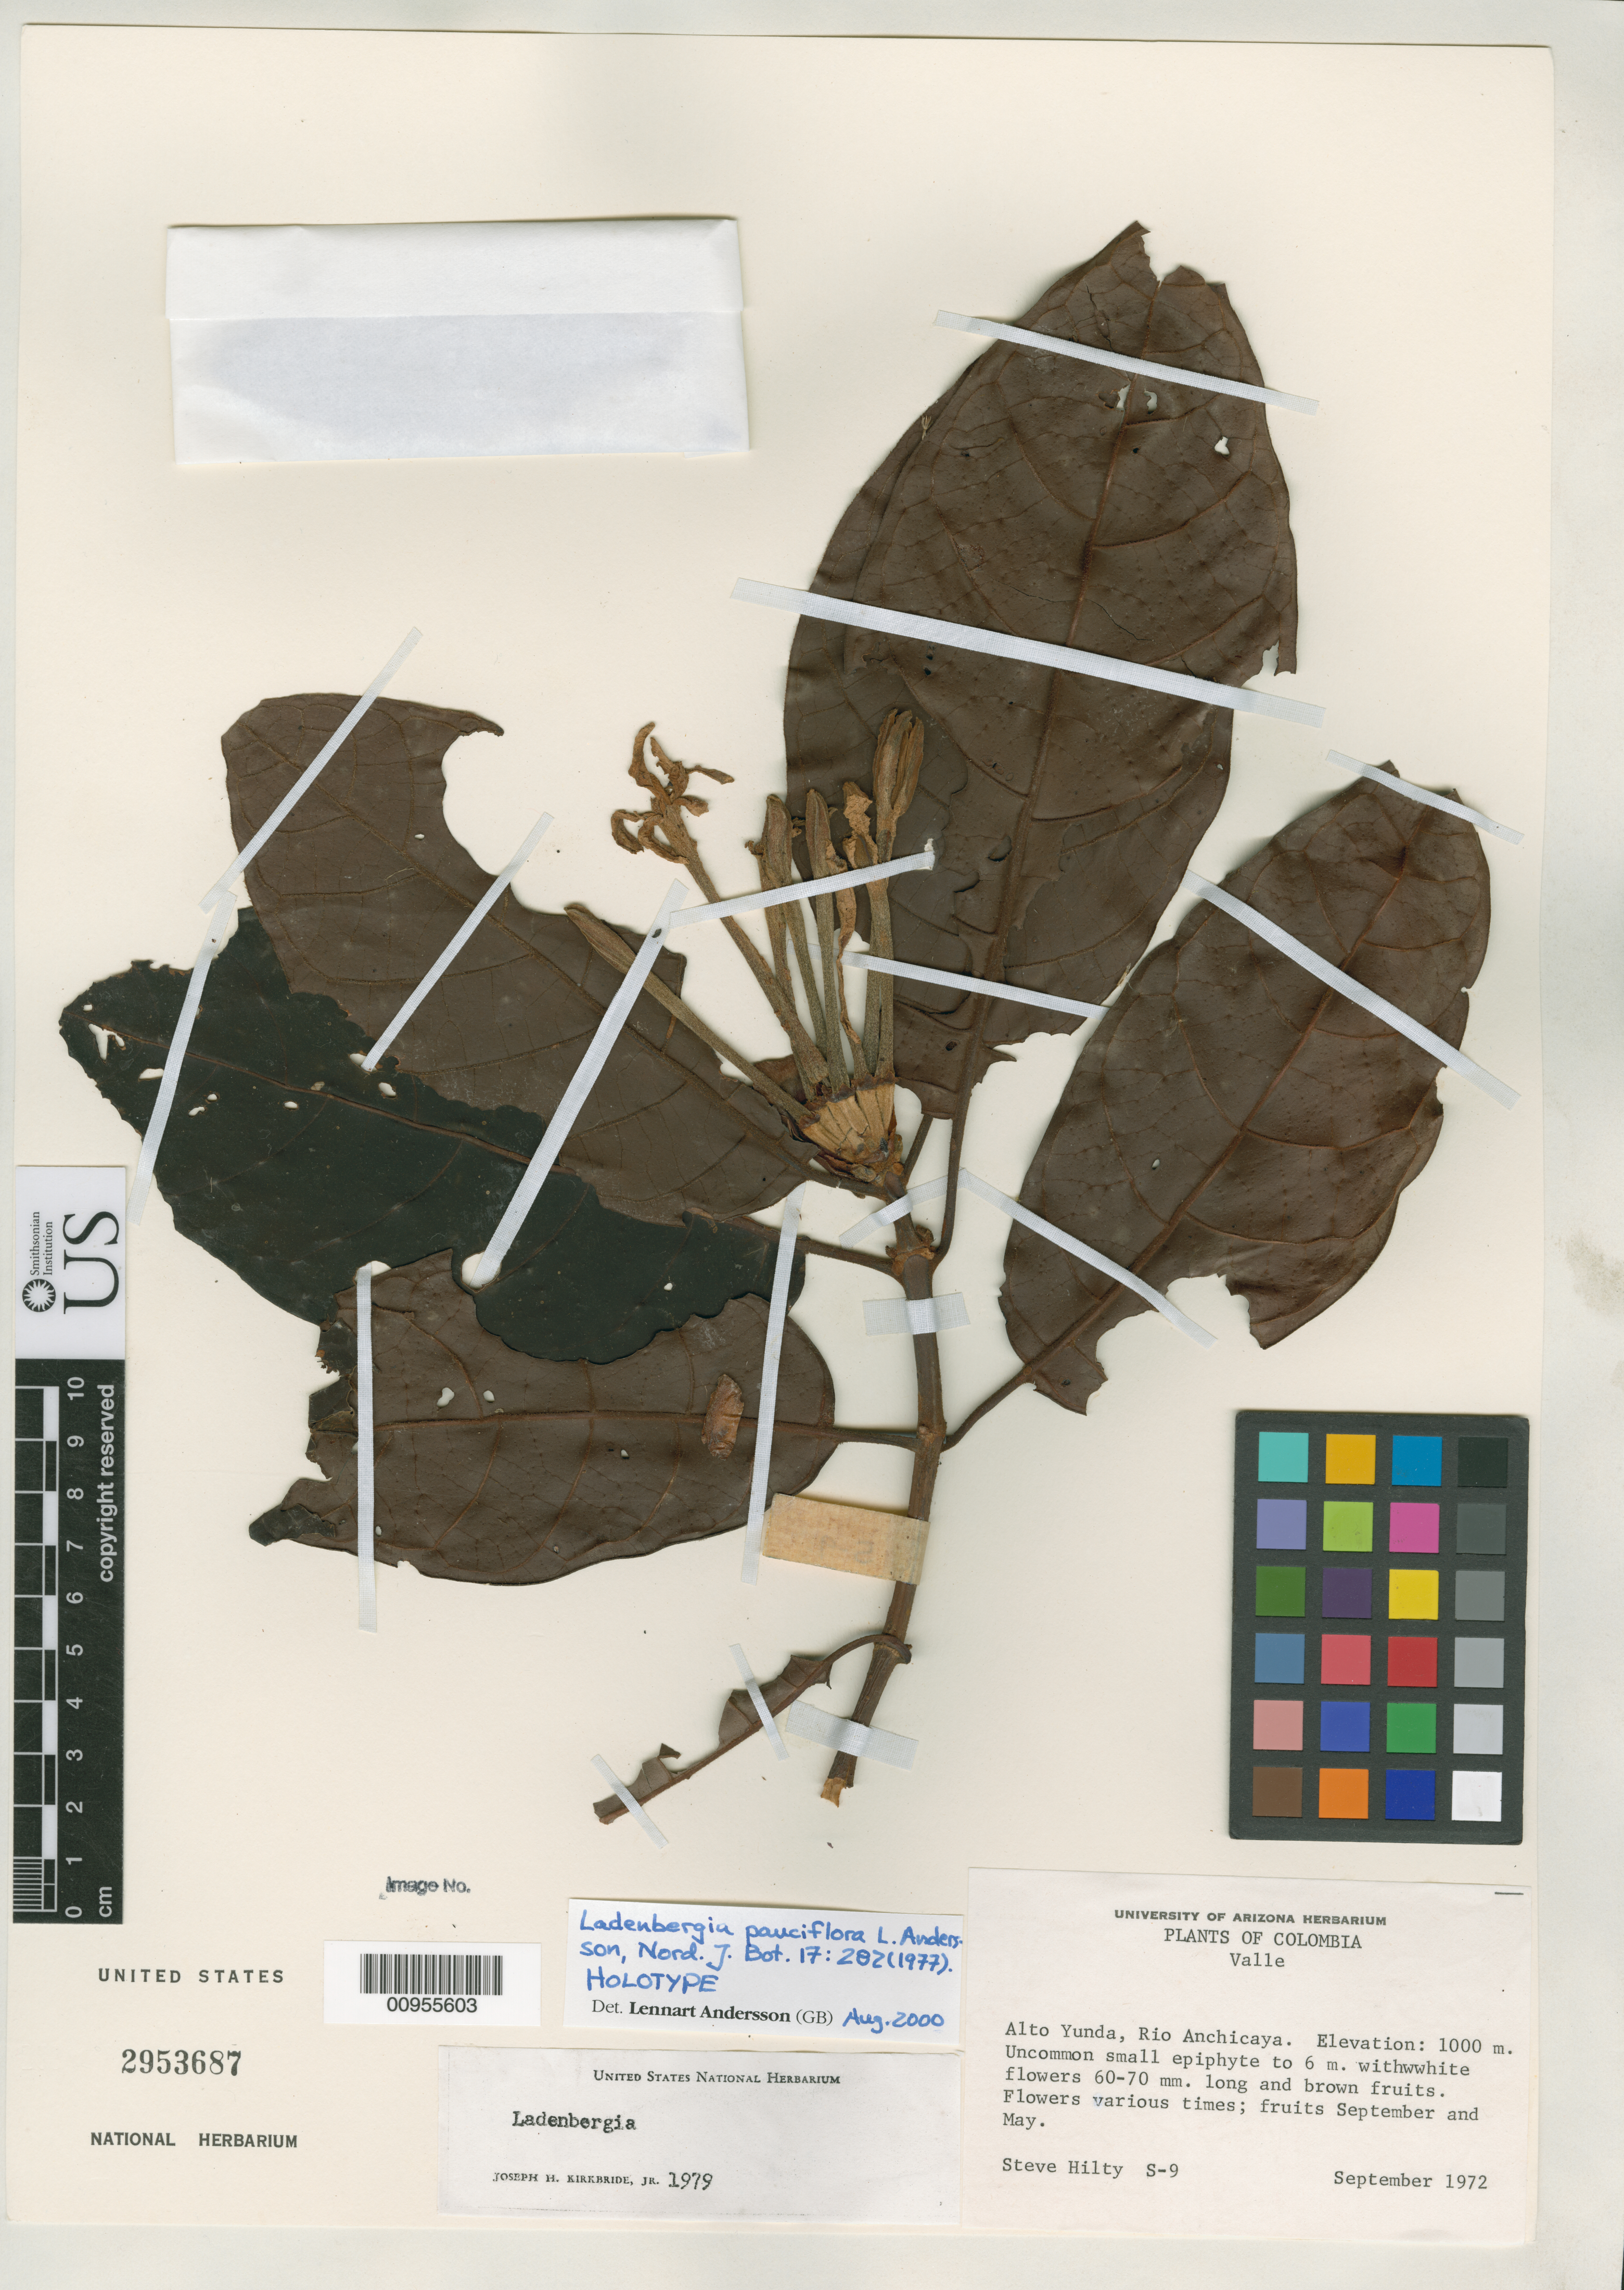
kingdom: Plantae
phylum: Tracheophyta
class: Magnoliopsida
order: Gentianales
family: Rubiaceae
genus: Ladenbergia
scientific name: Ladenbergia pauciflora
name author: L. Andersson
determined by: Andersson, [Bengt] Lennart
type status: Holotype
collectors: S. Hilty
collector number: S-9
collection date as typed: Sep 1972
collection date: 1972-09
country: Colombia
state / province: Valle del Cauca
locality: Alto Yunda, rio Anchicaya.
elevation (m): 1000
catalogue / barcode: US 2953687